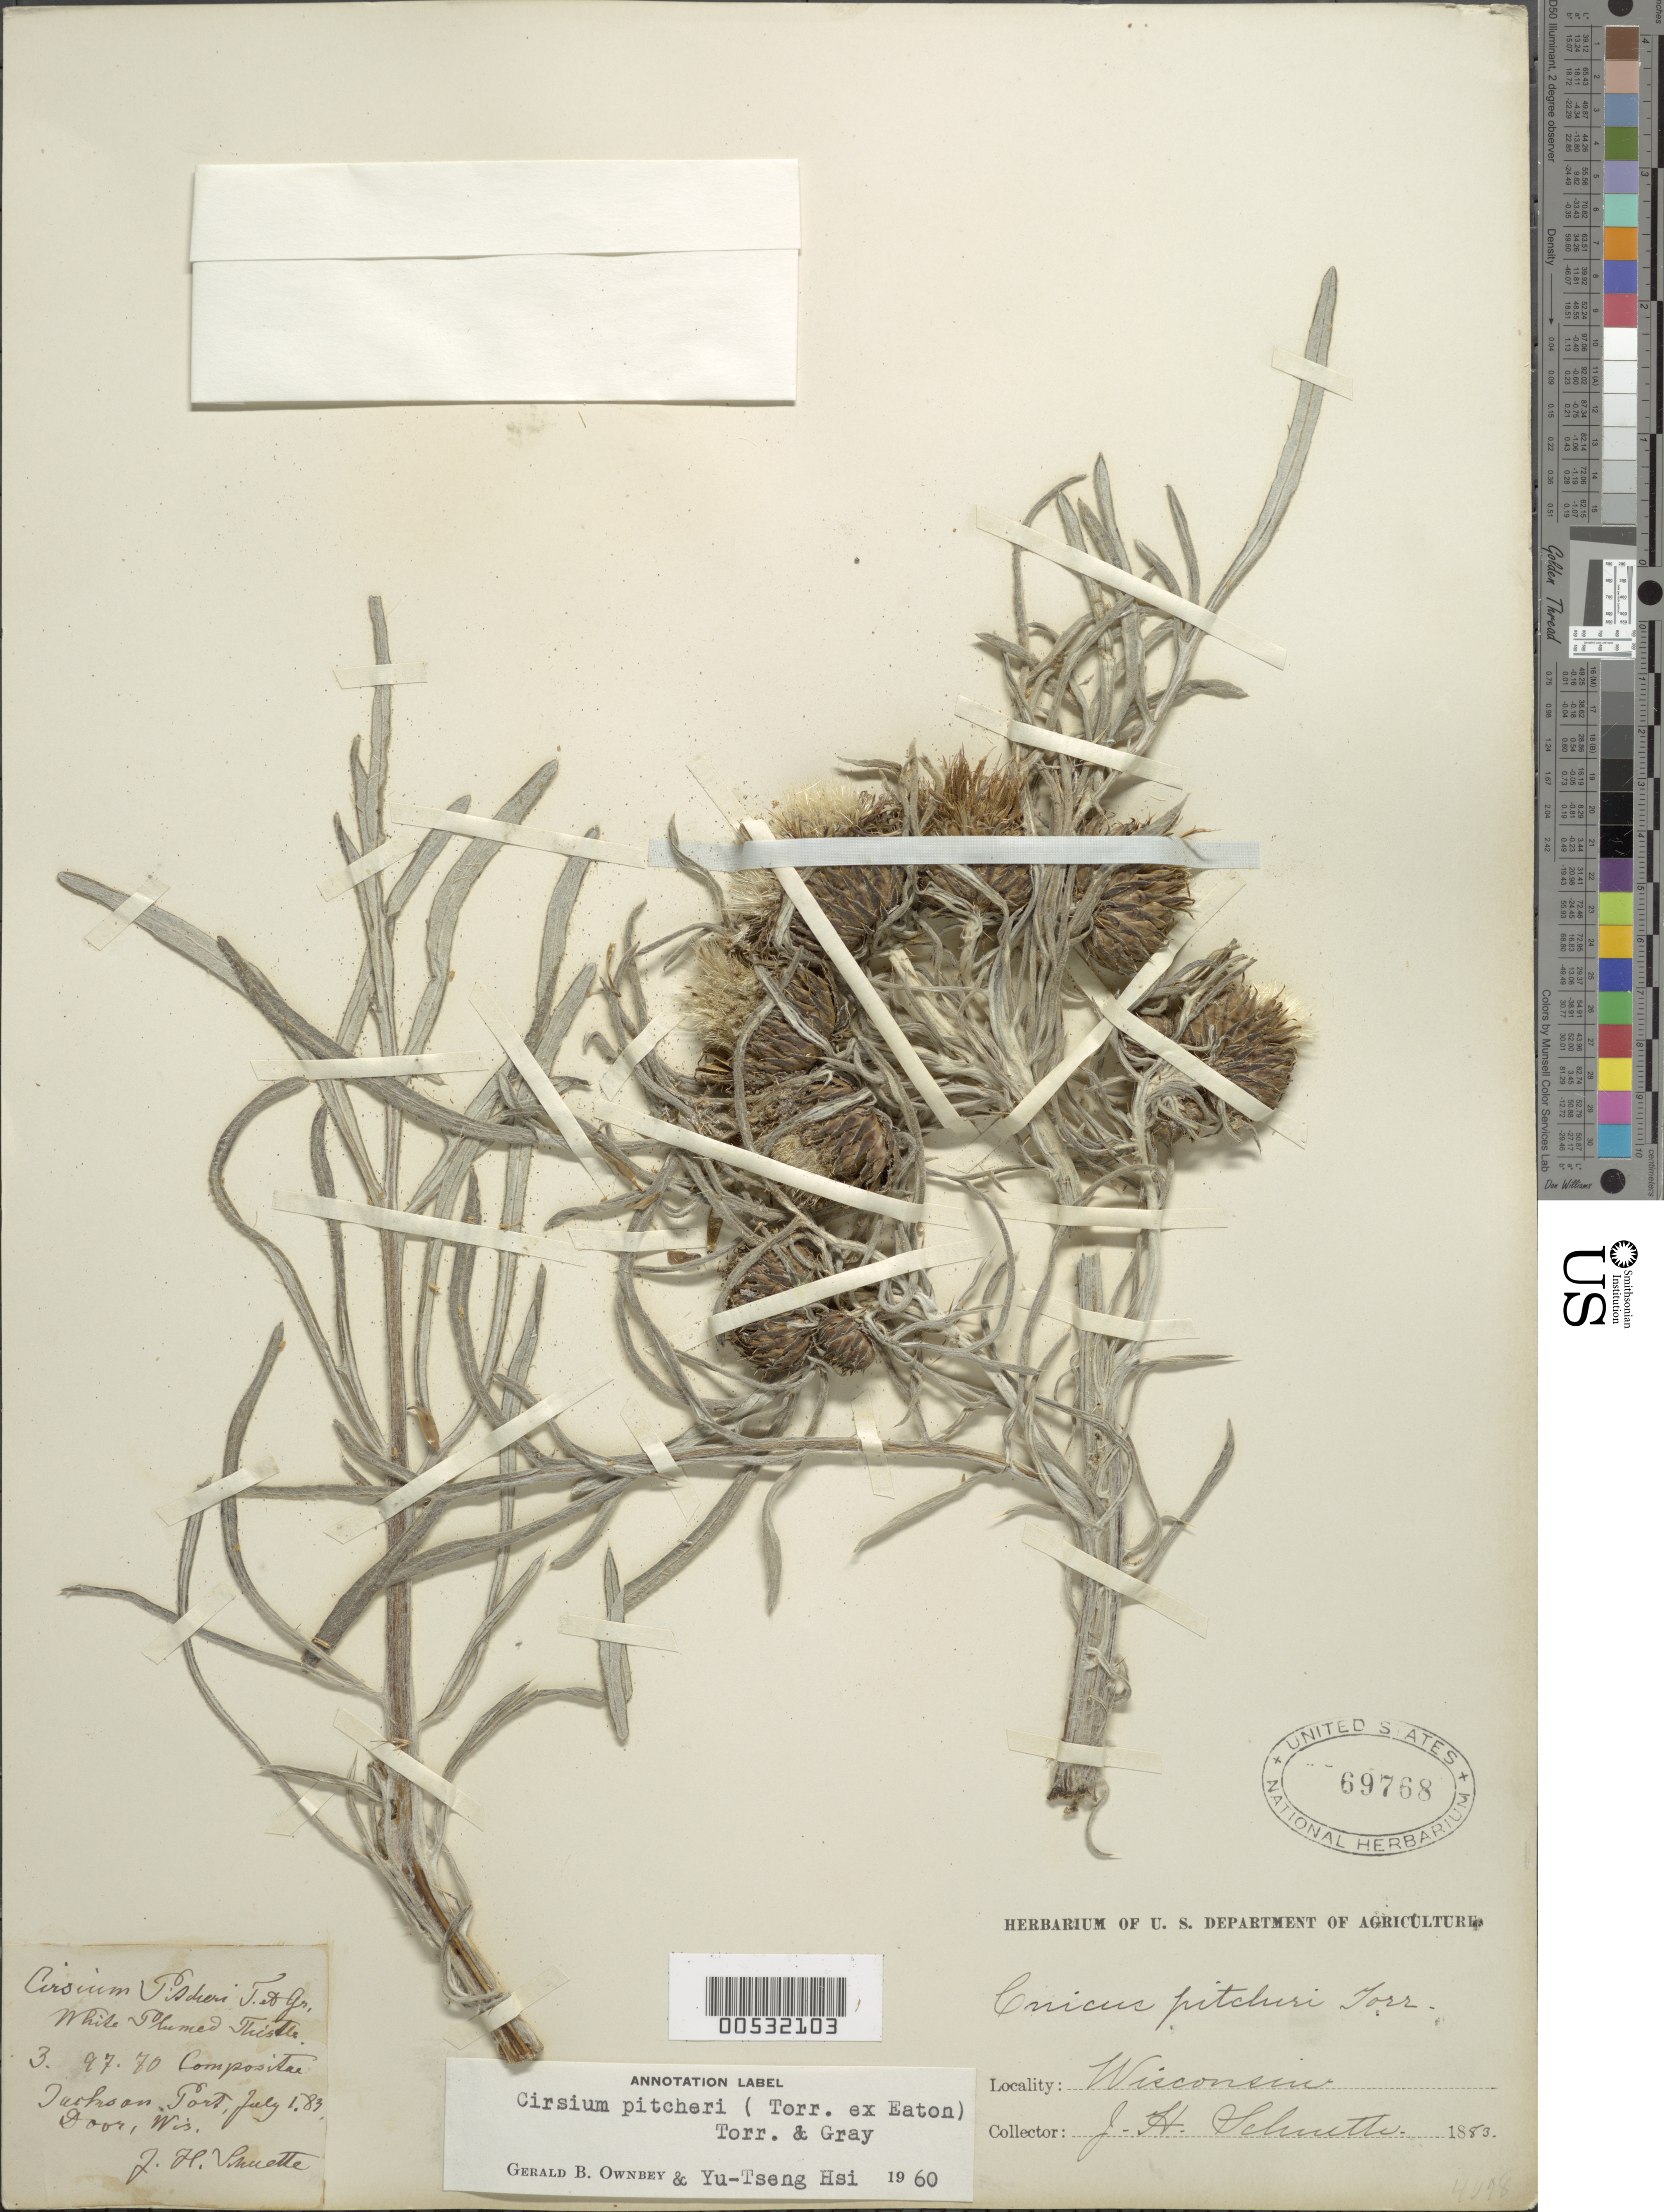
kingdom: Plantae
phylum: Tracheophyta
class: Magnoliopsida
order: Asterales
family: Asteraceae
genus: Cirsium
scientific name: Cirsium pitcheri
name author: (Torr. ex Eaton) Torr. & A. Gray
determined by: Ownbey, G. B.; Hsi, Y.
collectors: J. H. Schuette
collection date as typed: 01 Jul 1883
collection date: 1883-07-01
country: United States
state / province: Wisconsin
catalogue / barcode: US 69768